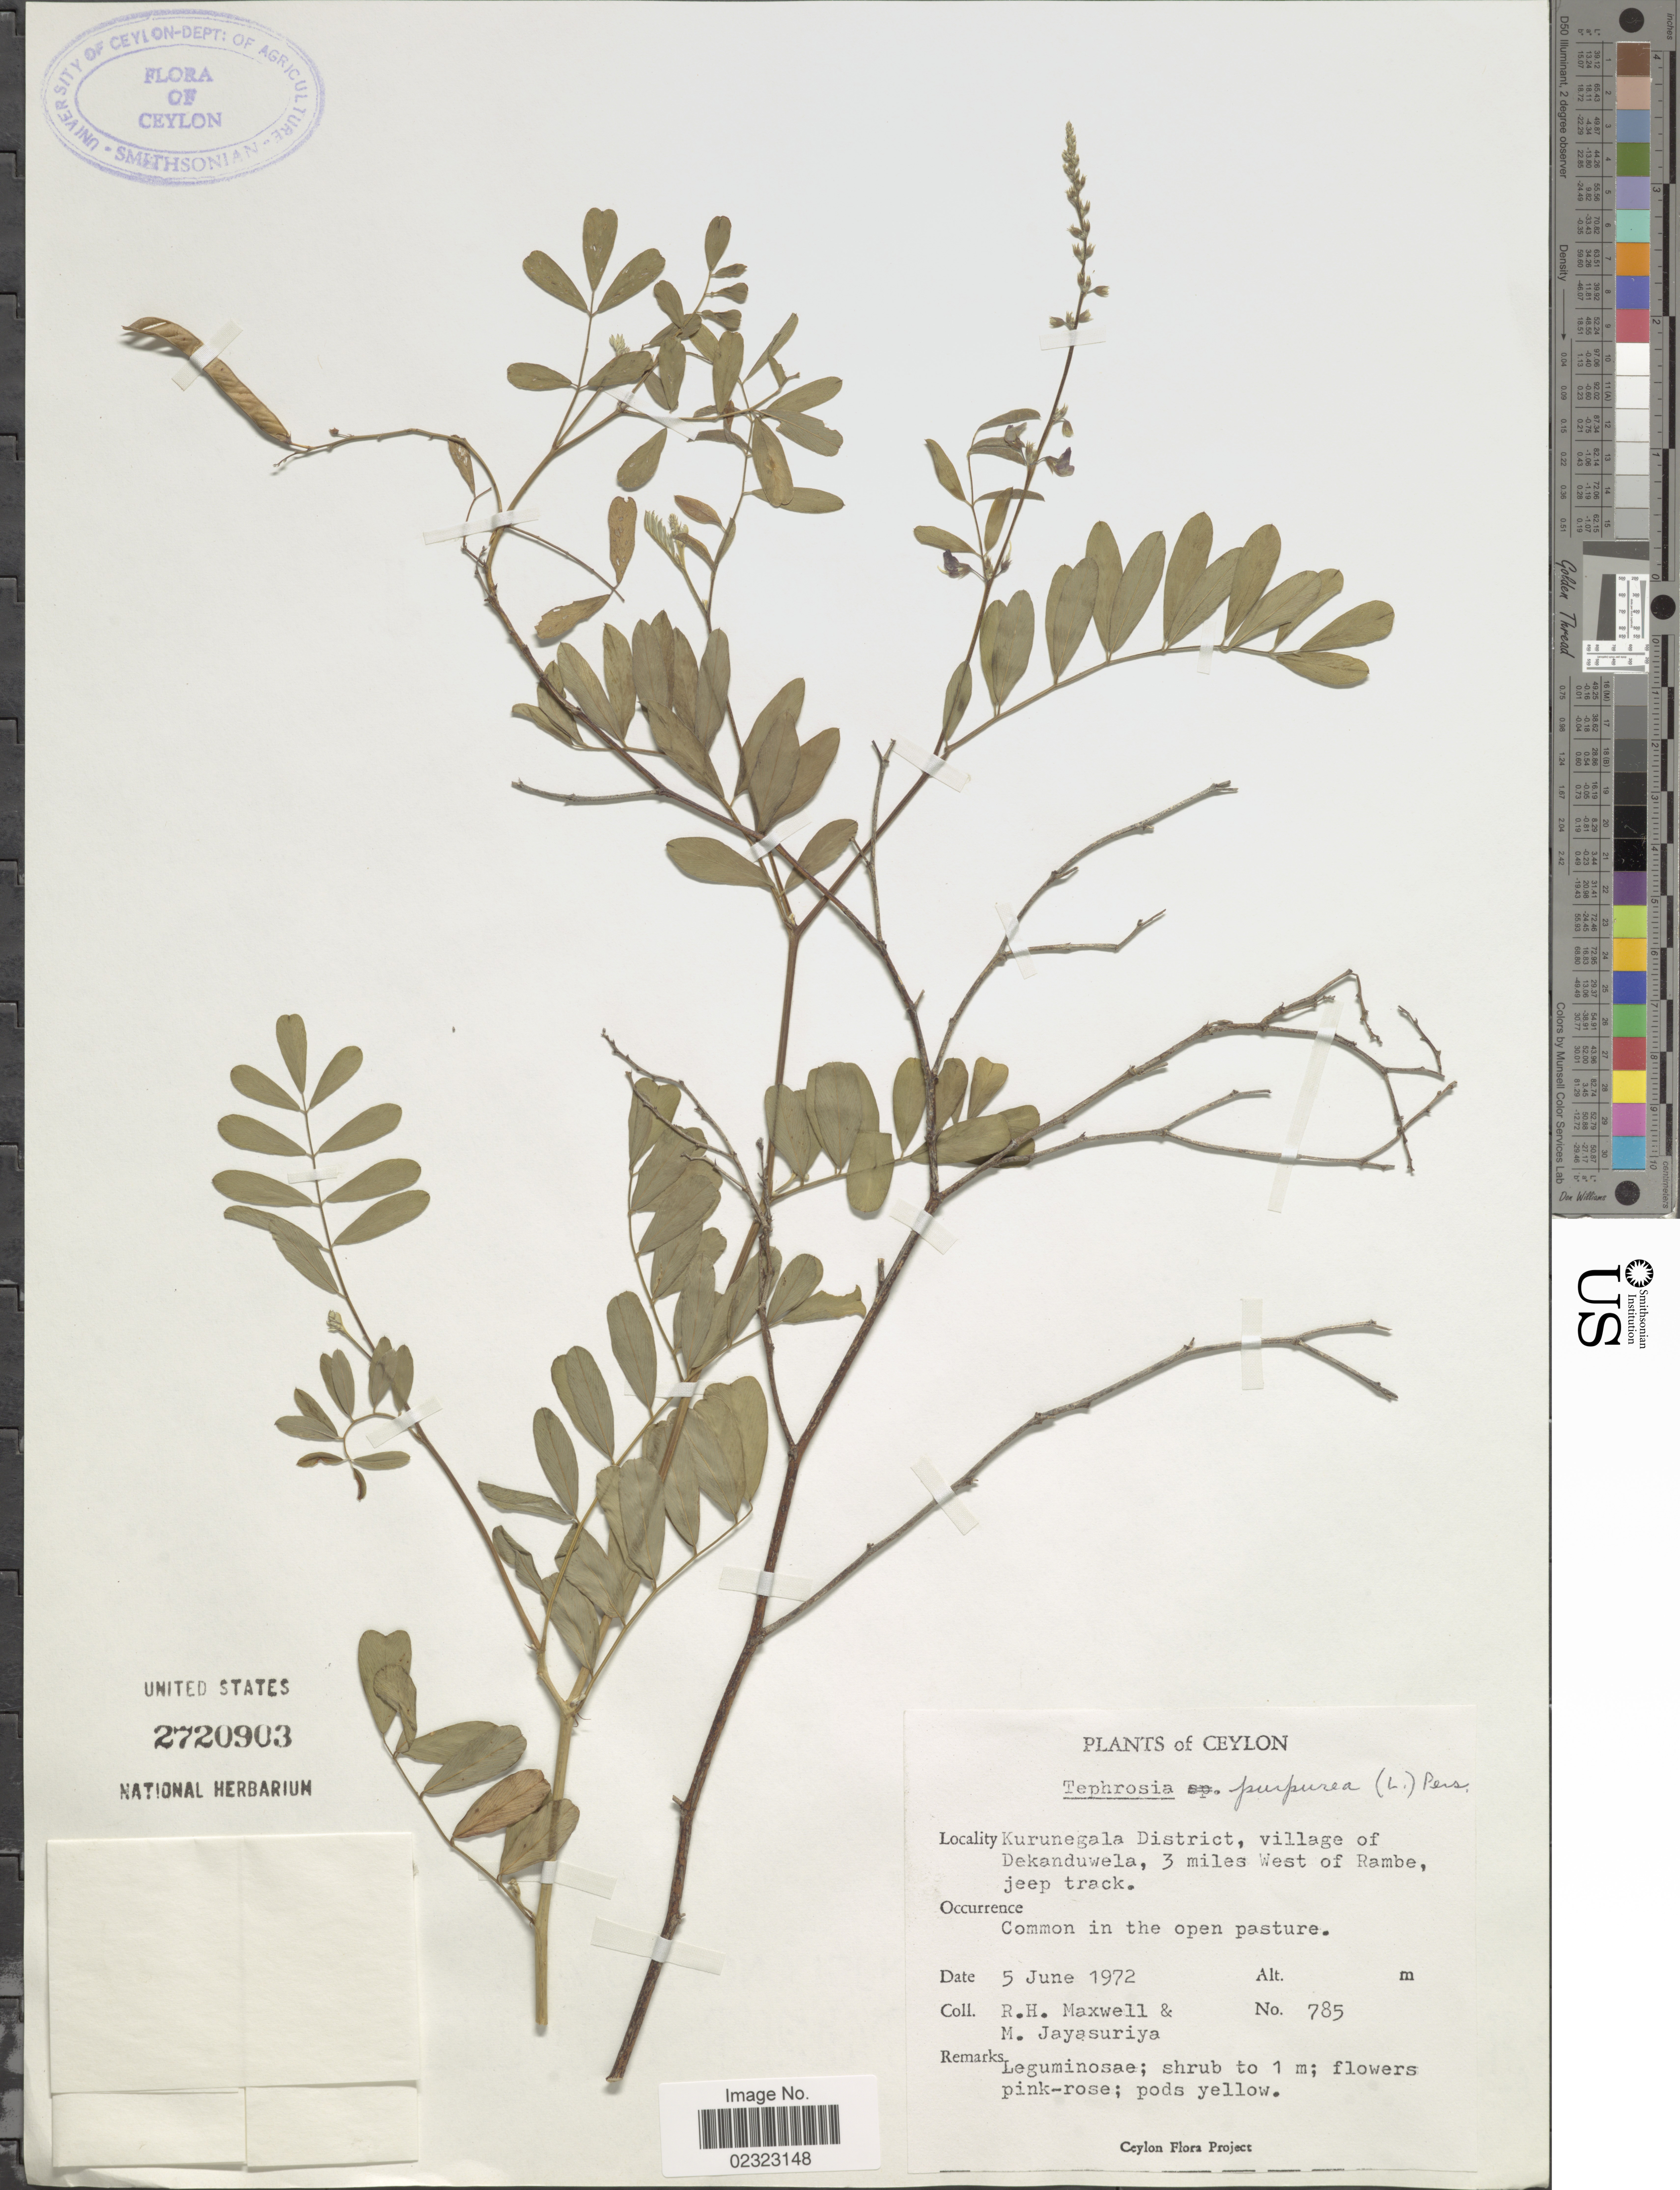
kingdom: Plantae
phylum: Tracheophyta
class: Magnoliopsida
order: Fabales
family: Fabaceae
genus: Tephrosia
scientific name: Tephrosia purpurea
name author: (L.) Pers.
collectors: R. Maxwell & M. Jayasuriya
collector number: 785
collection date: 1972-06-05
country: Sri Lanka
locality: Ceylon. Kurunegala District, village of Dekanduwela, 3 miles West of Rambe, jeep track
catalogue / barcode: US 2720903